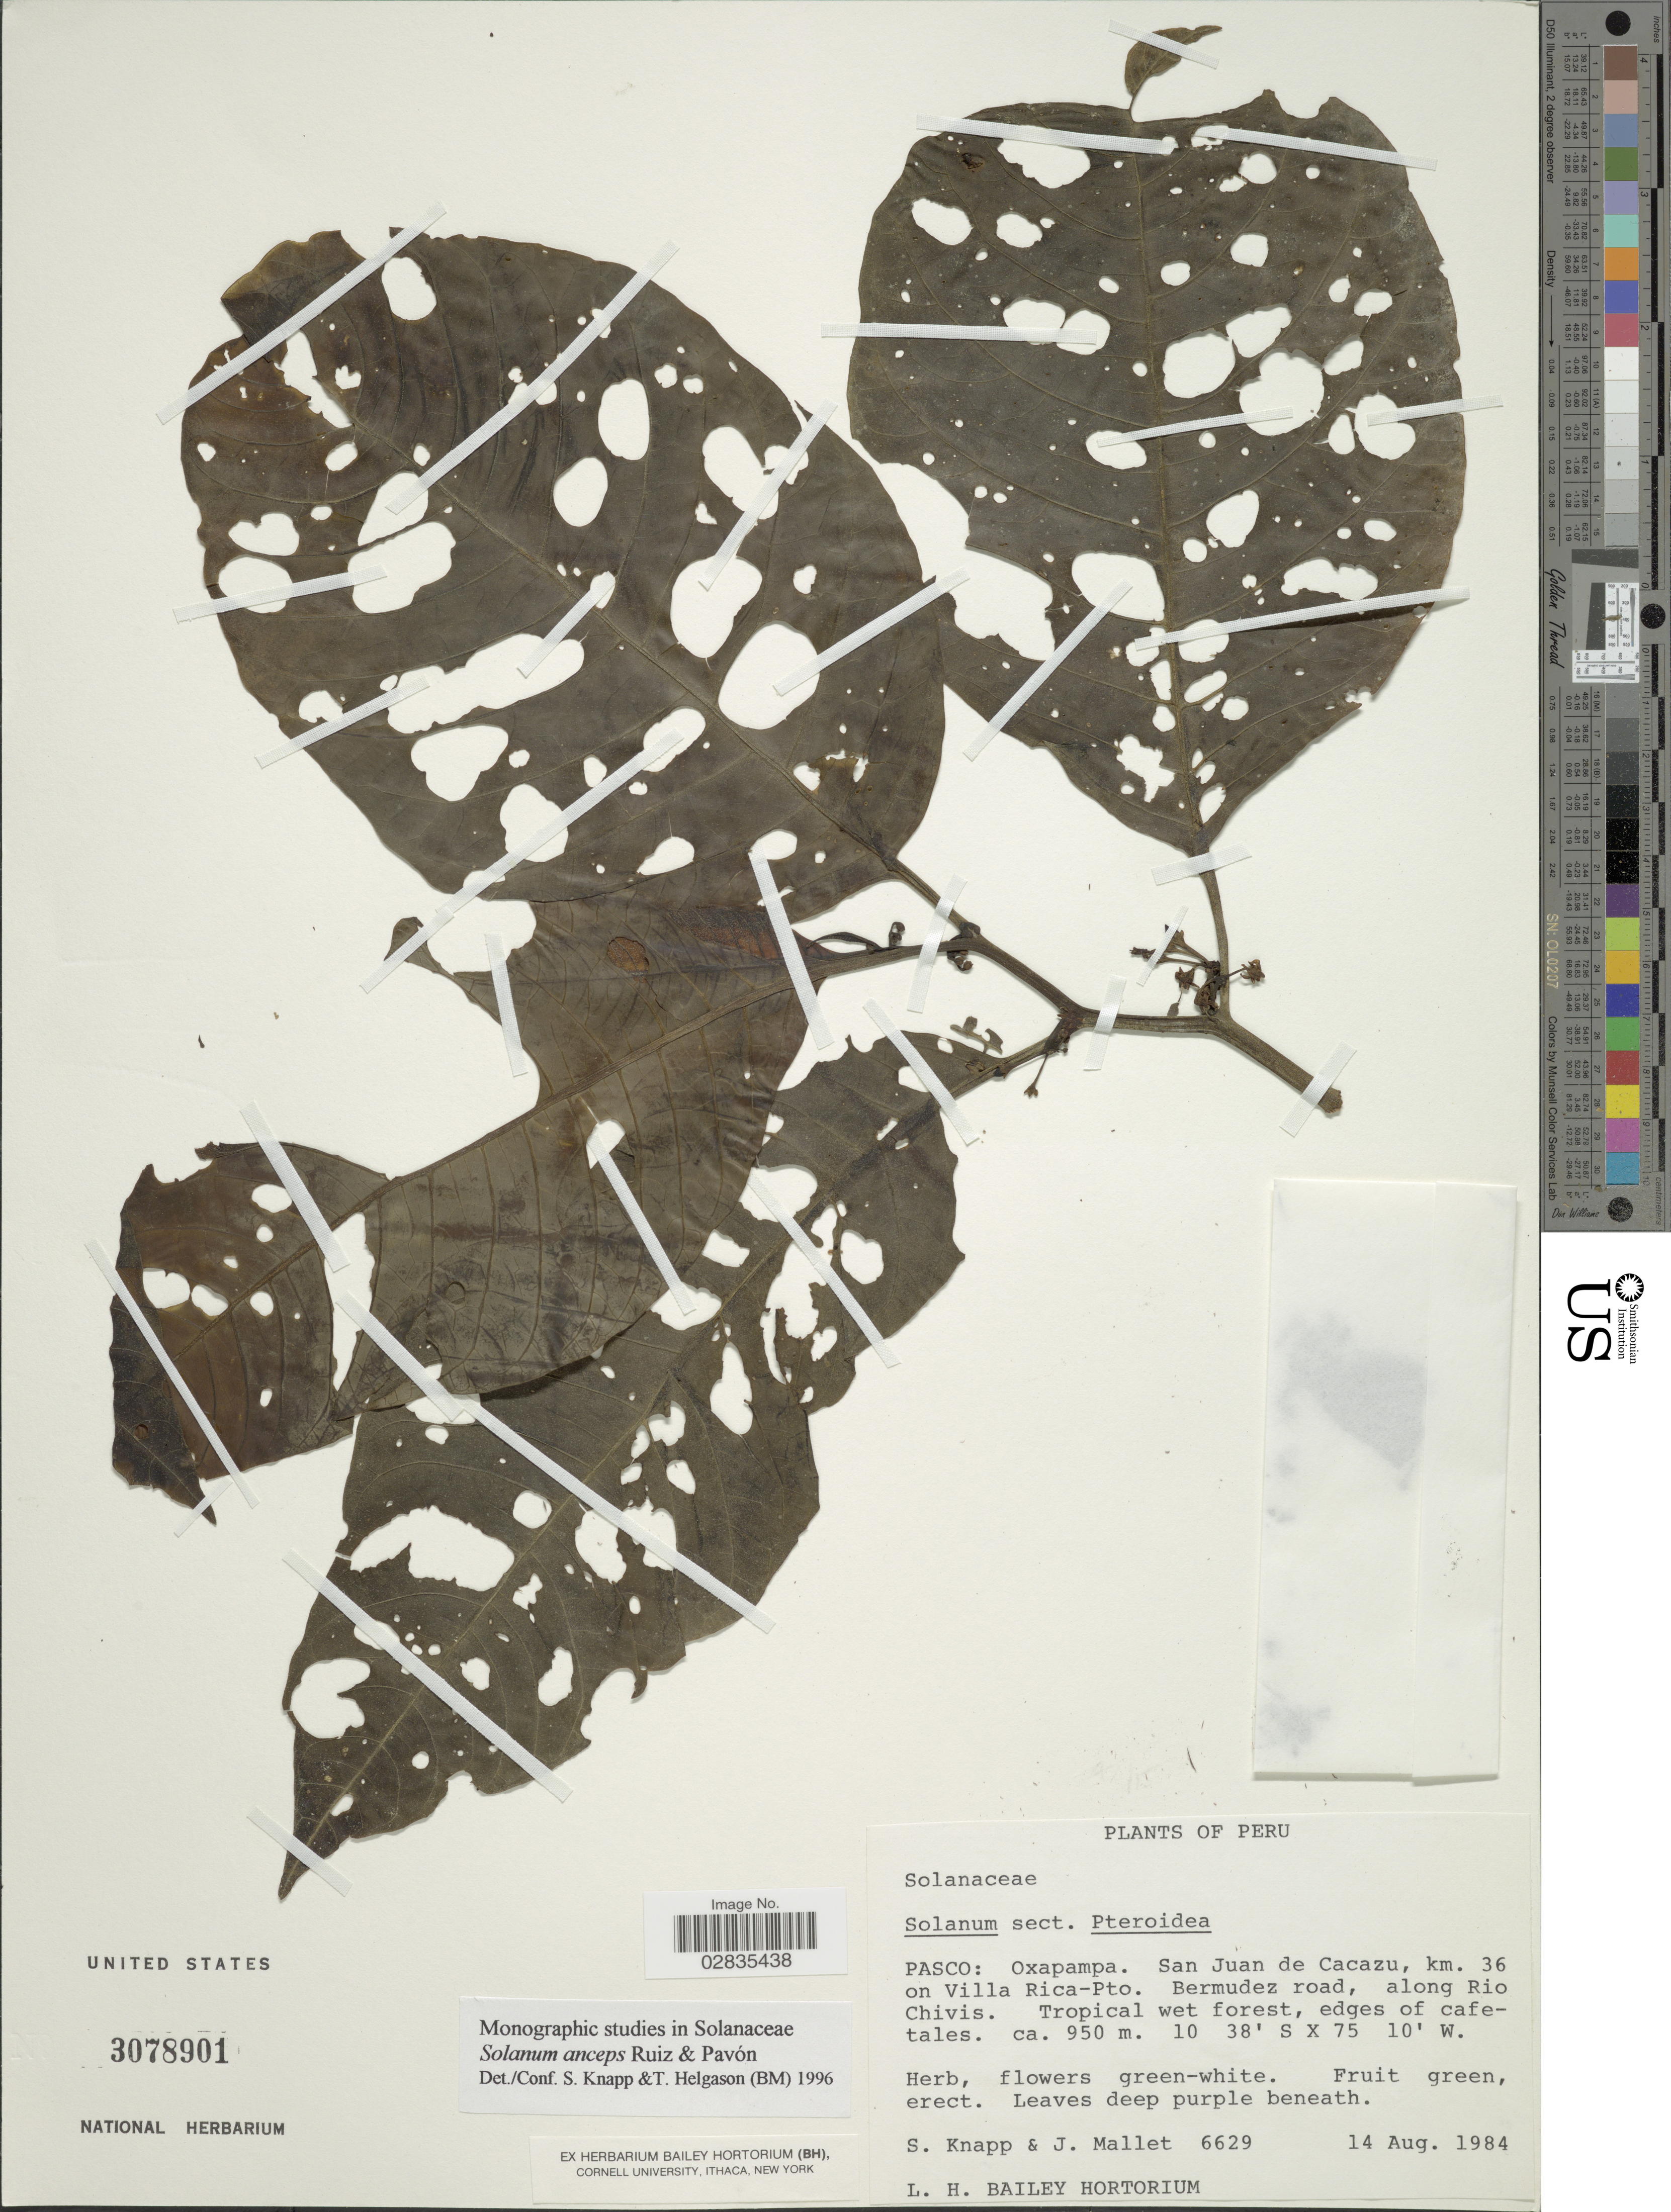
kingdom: Plantae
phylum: Tracheophyta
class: Magnoliopsida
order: Solanales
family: Solanaceae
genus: Solanum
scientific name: Solanum anceps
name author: Ruiz & Pav.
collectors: S. Knapp & J. Mallet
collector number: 6629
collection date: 1984-08-14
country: Peru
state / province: Pasco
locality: Oxapampa, San Juan de Cacazu, km. 36 on Villa Rica-Pto. Bermudez road, along Rio Chivis.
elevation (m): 950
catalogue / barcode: US 3078901